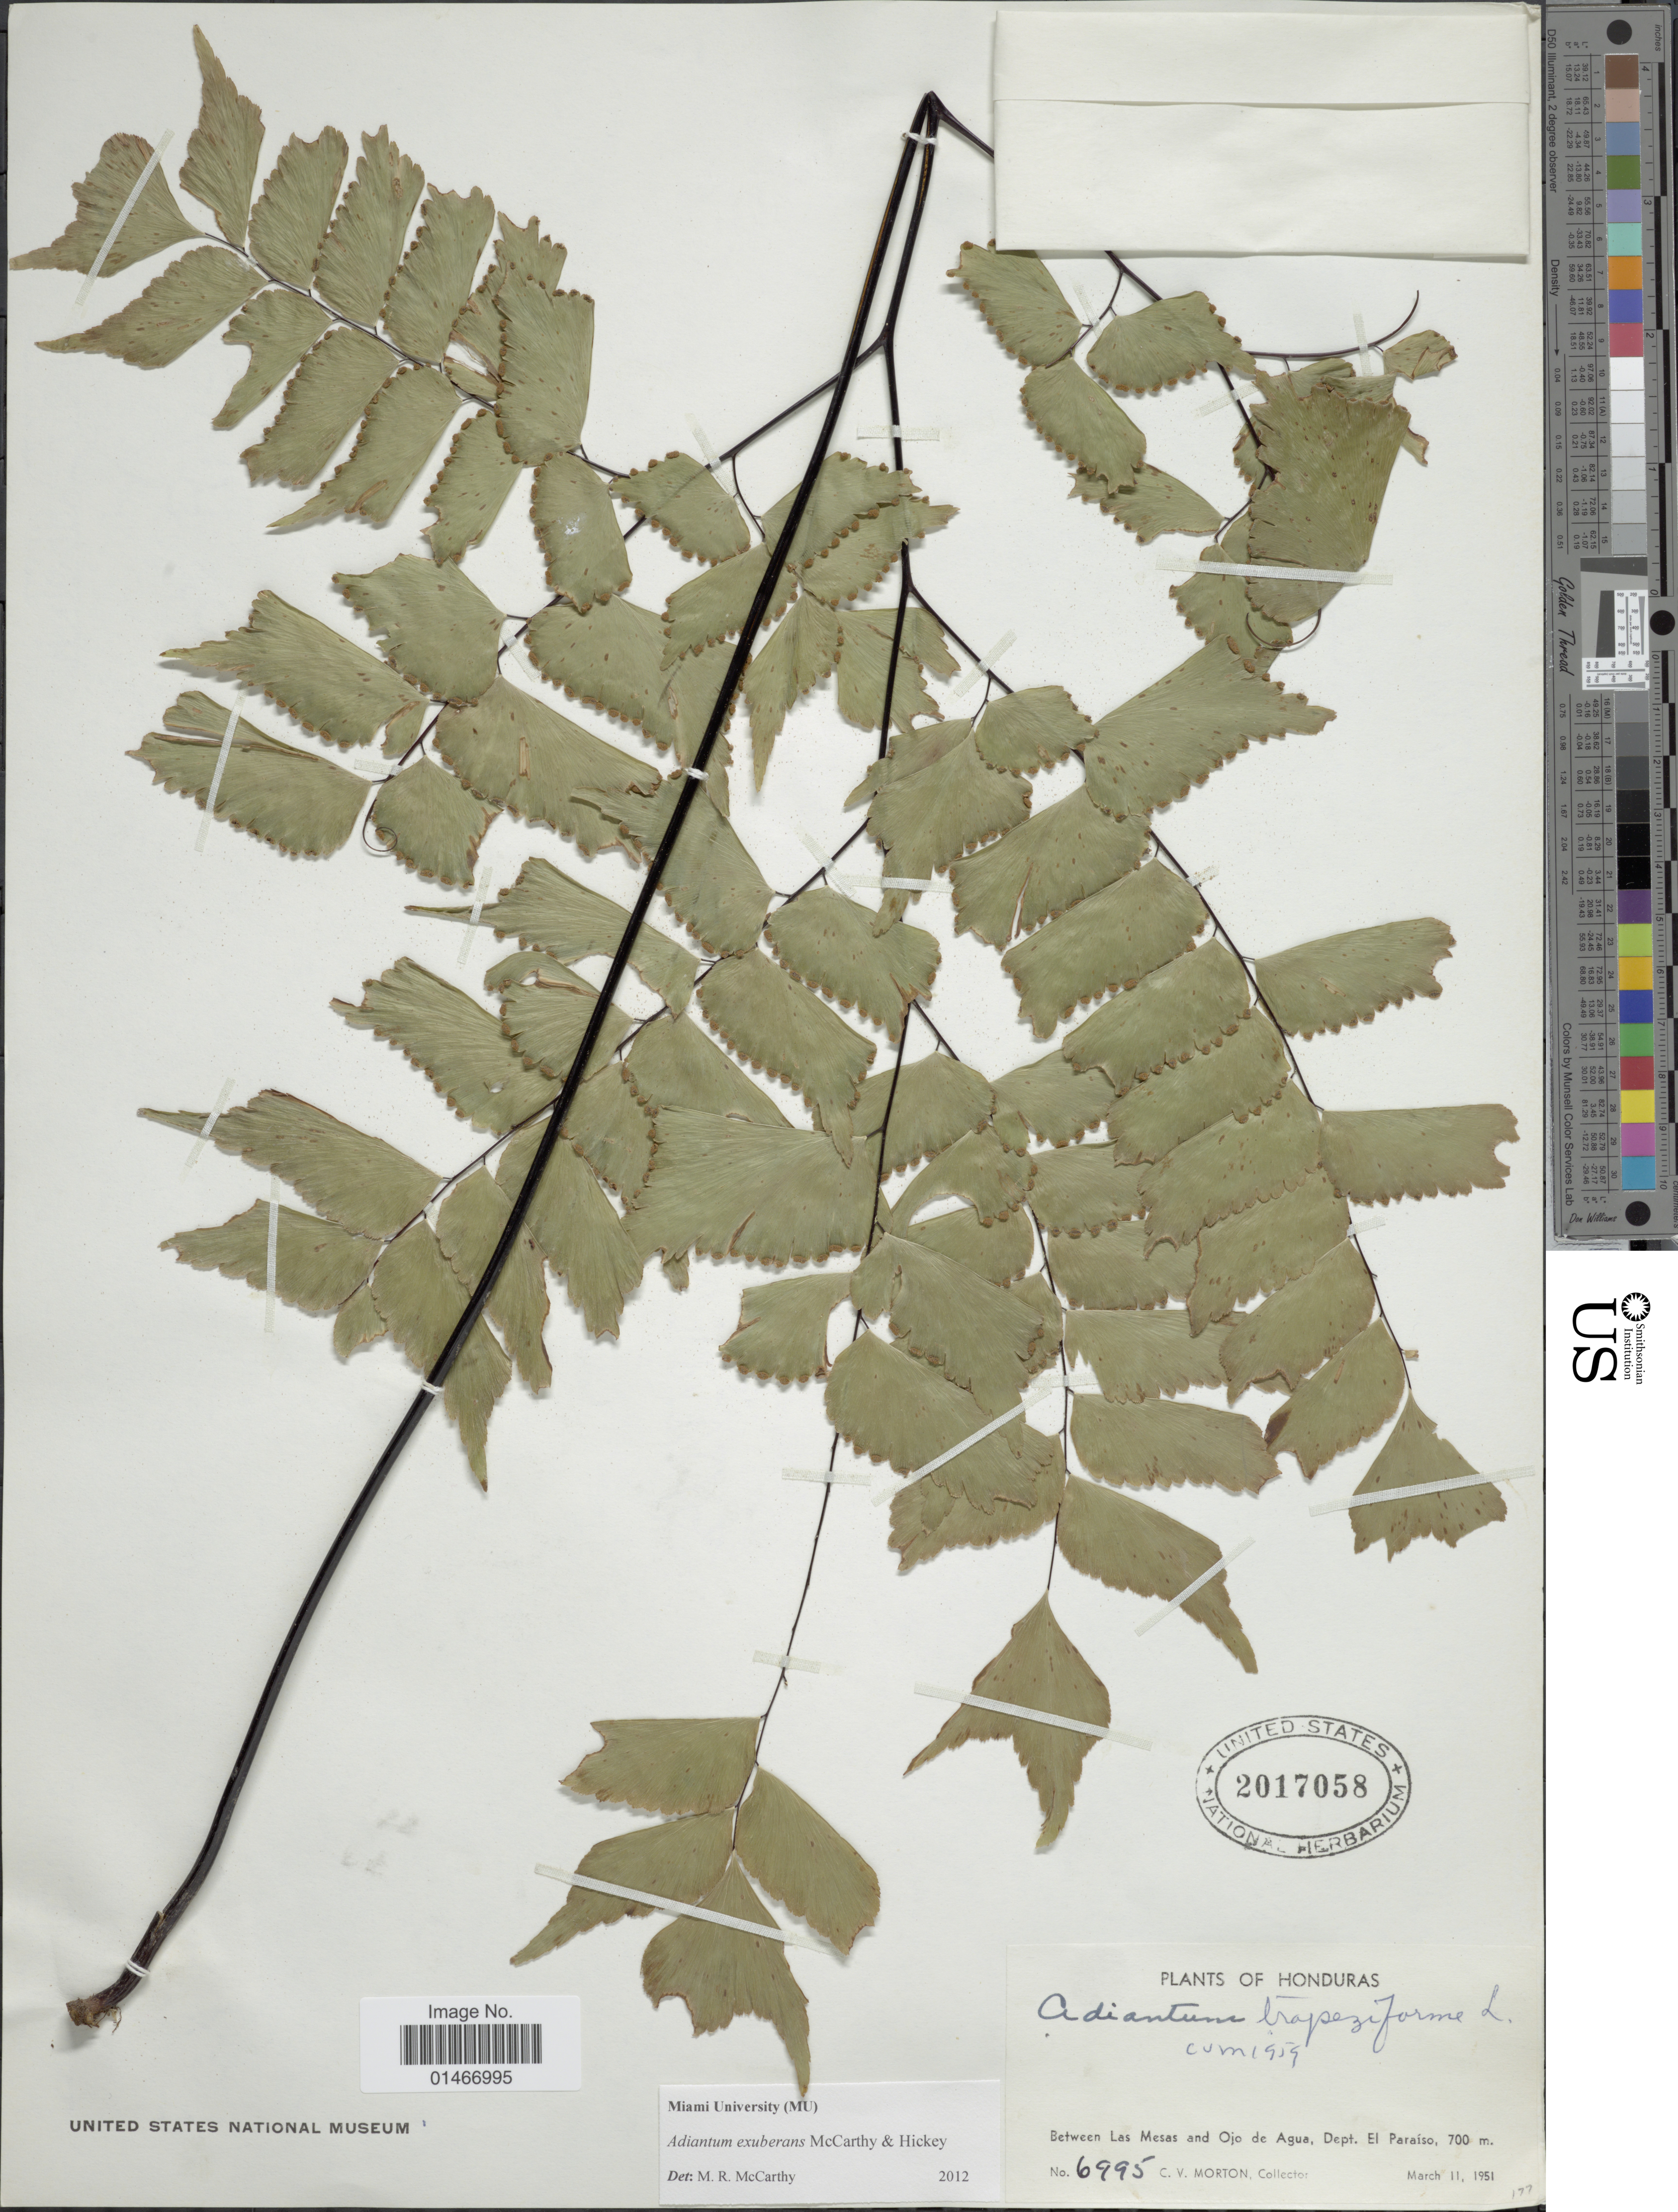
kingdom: Plantae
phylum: Tracheophyta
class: Polypodiopsida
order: Polypodiales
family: Pteridaceae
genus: Adiantum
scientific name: Adiantum exuberans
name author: M.R. McCarthy & Hickey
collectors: C. V. Morton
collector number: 6995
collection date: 1951-03-11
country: Honduras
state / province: El Paraíso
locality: Between Las Mesas and Ojo de Agua, Dept. El Paraiso.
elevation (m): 700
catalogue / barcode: US 2017058